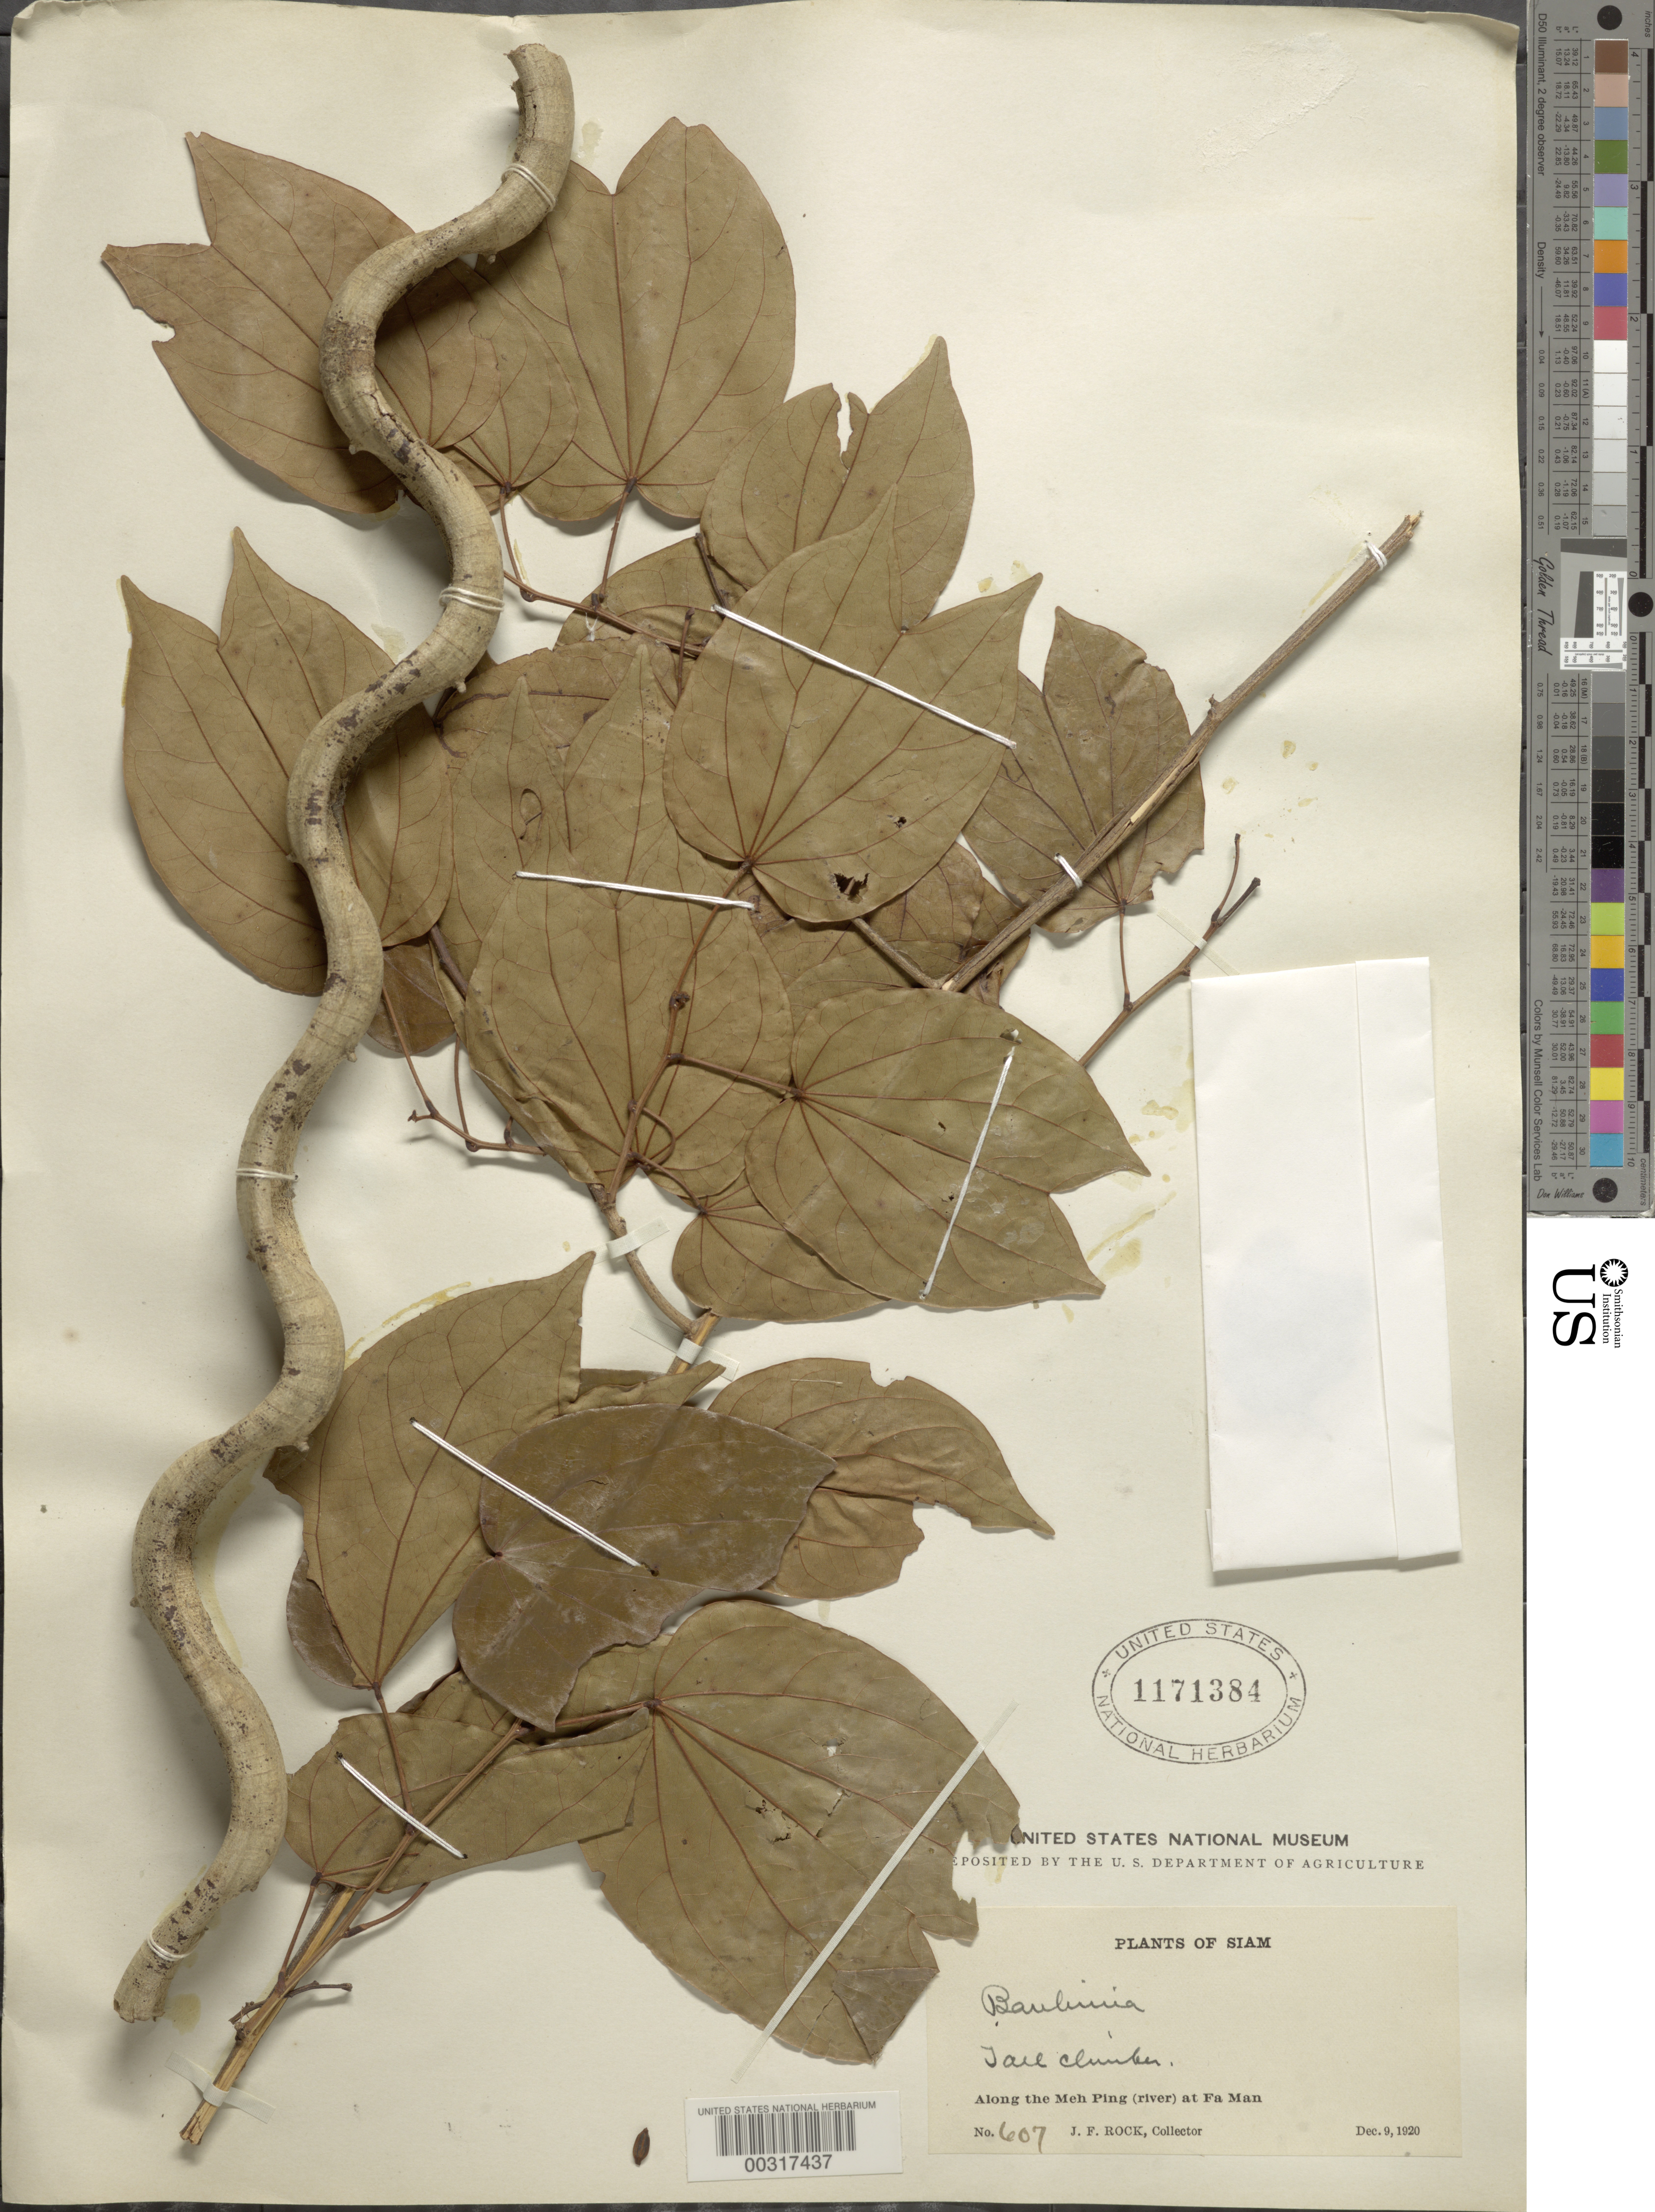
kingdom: Plantae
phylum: Tracheophyta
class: Magnoliopsida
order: Fabales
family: Fabaceae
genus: Phanera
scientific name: Phanera sp.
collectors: J. F. Rock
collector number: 607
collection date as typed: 09 Dec 1920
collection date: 1920-12-09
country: Thailand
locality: Along the meh ping (river) at fa man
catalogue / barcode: US 1171384